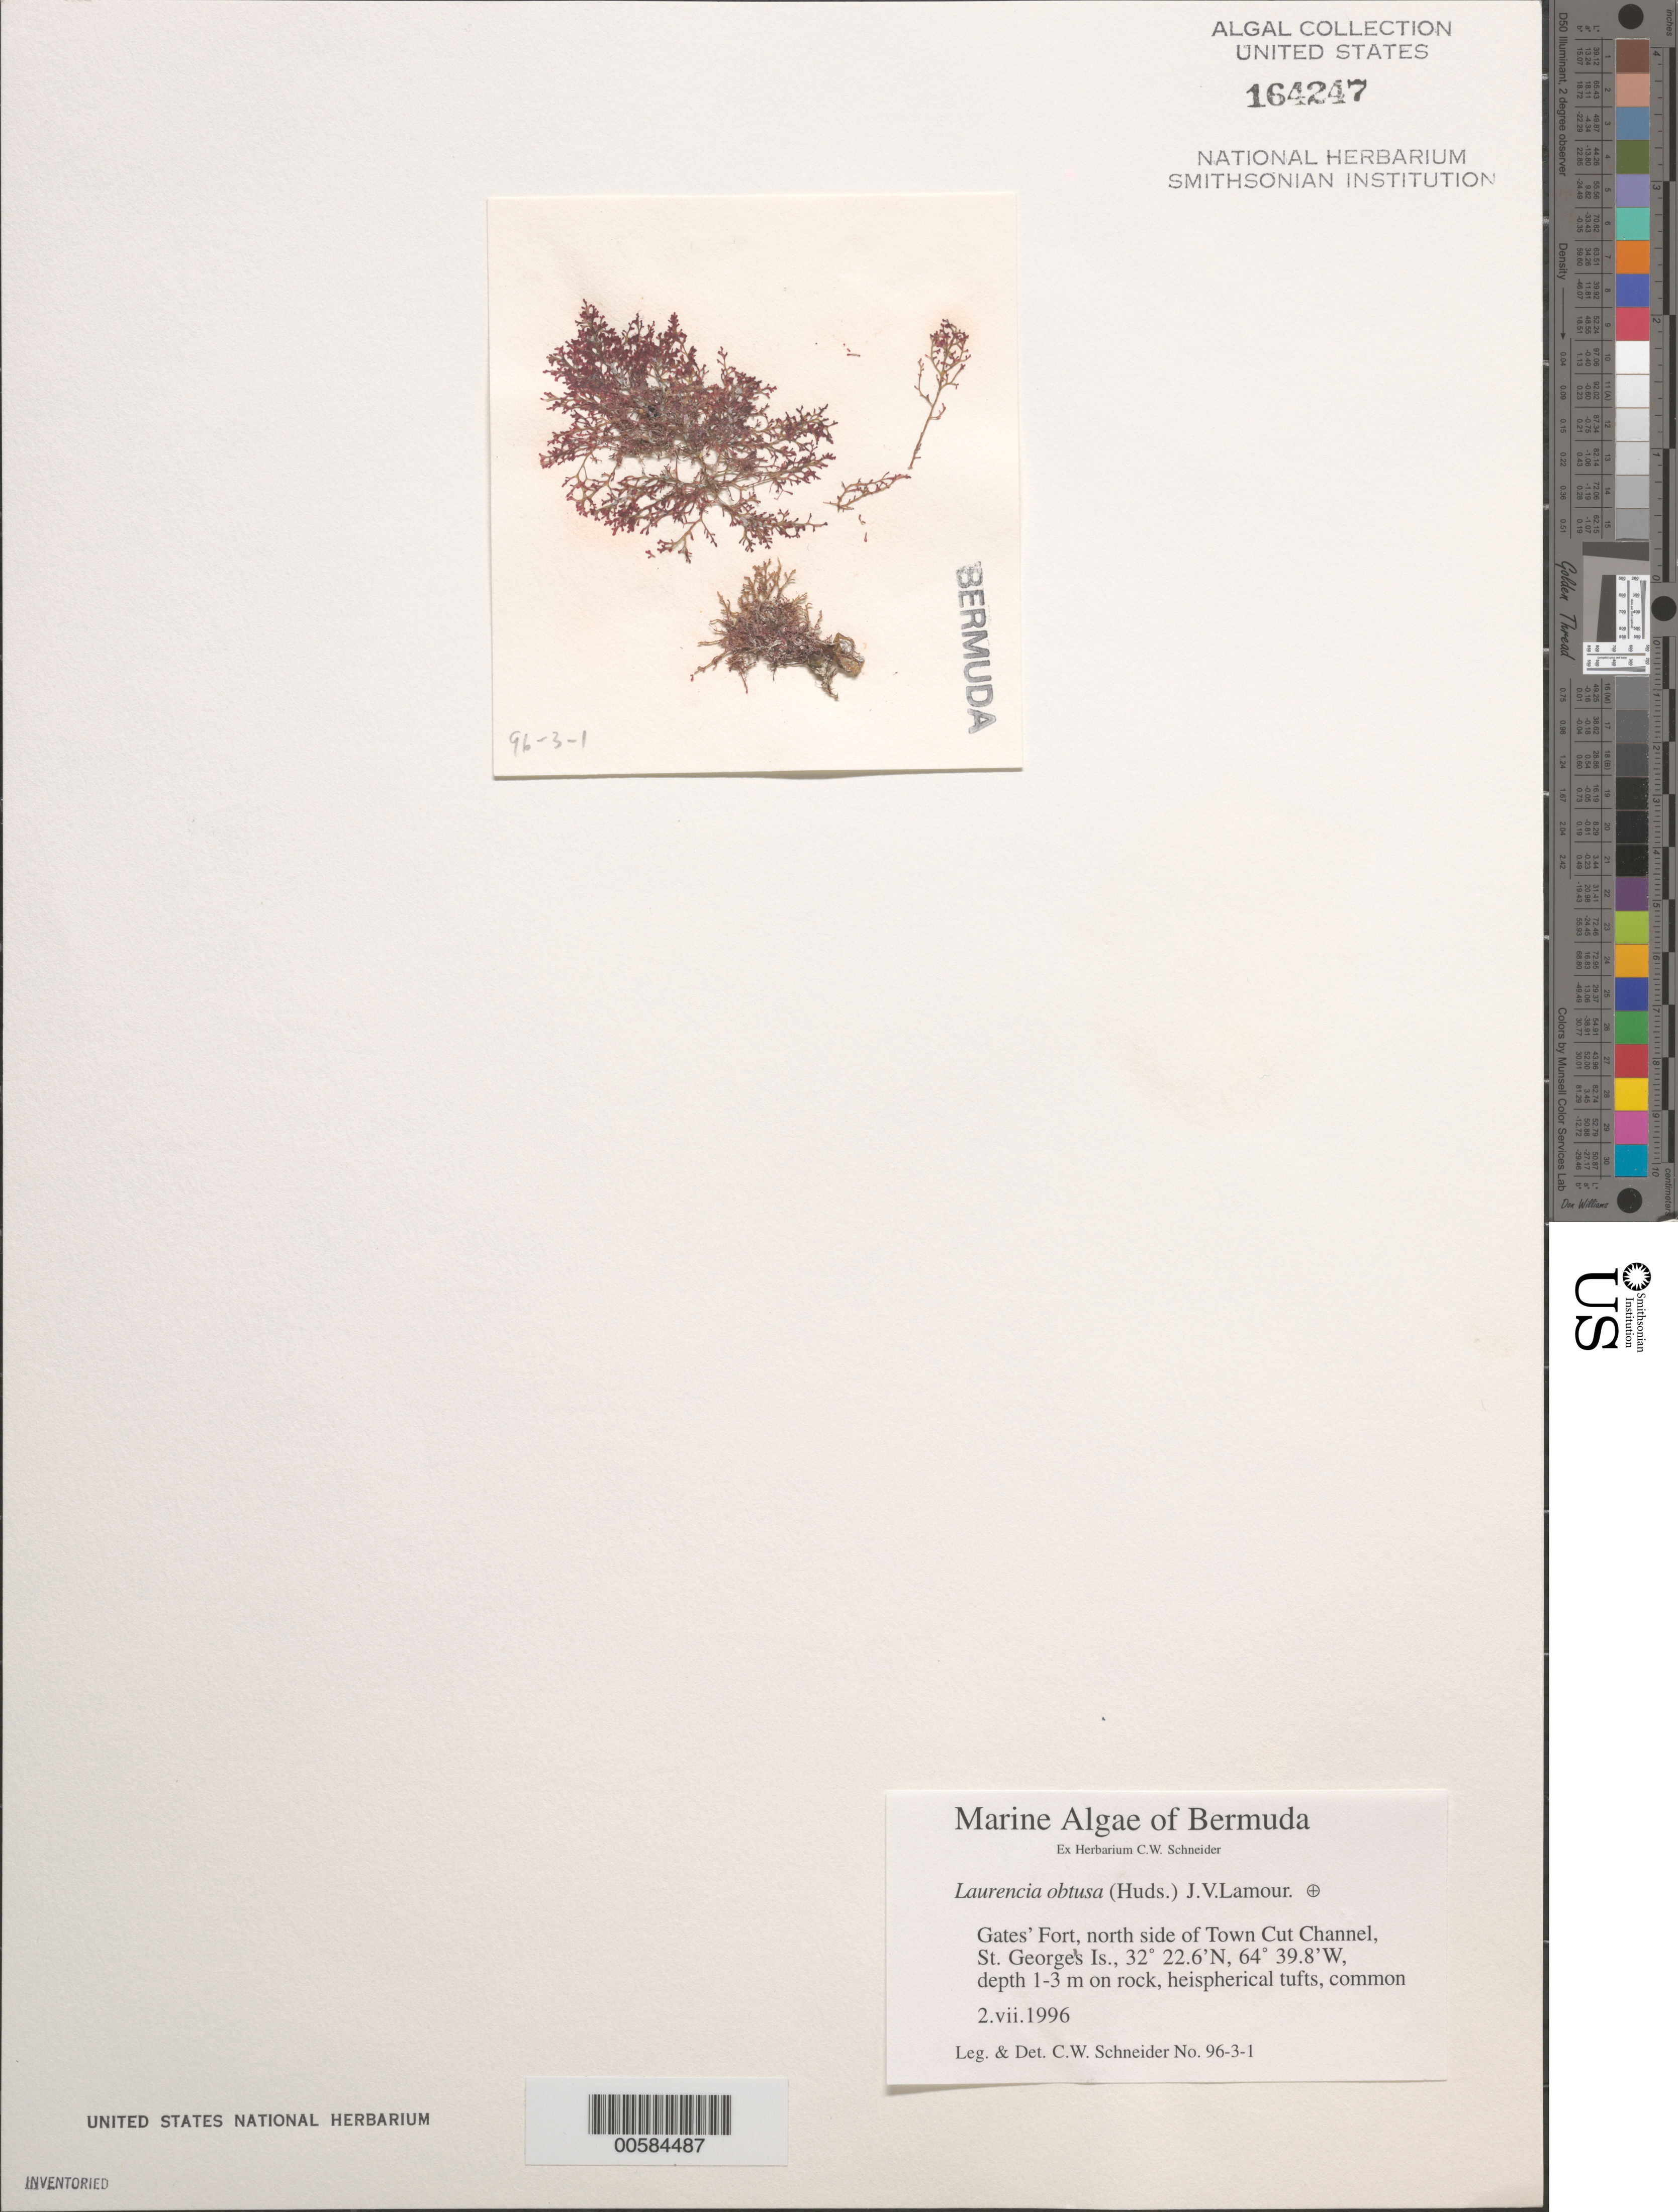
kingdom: Plantae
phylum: Rhodophyta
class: Florideophyceae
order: Ceramiales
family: Rhodomelaceae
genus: Laurencia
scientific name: Laurencia obtusa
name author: (Huds.) J.V.Lamouroux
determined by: Schneider, C. W.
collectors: C. W. Schneider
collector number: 96-3-1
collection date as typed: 02 Jul 1996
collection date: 1996-07-02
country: Bermuda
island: St. George's Island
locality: Gates' Fort, Town Cut Channel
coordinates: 32 22.6' N, 64 39.8' W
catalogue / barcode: US 164247